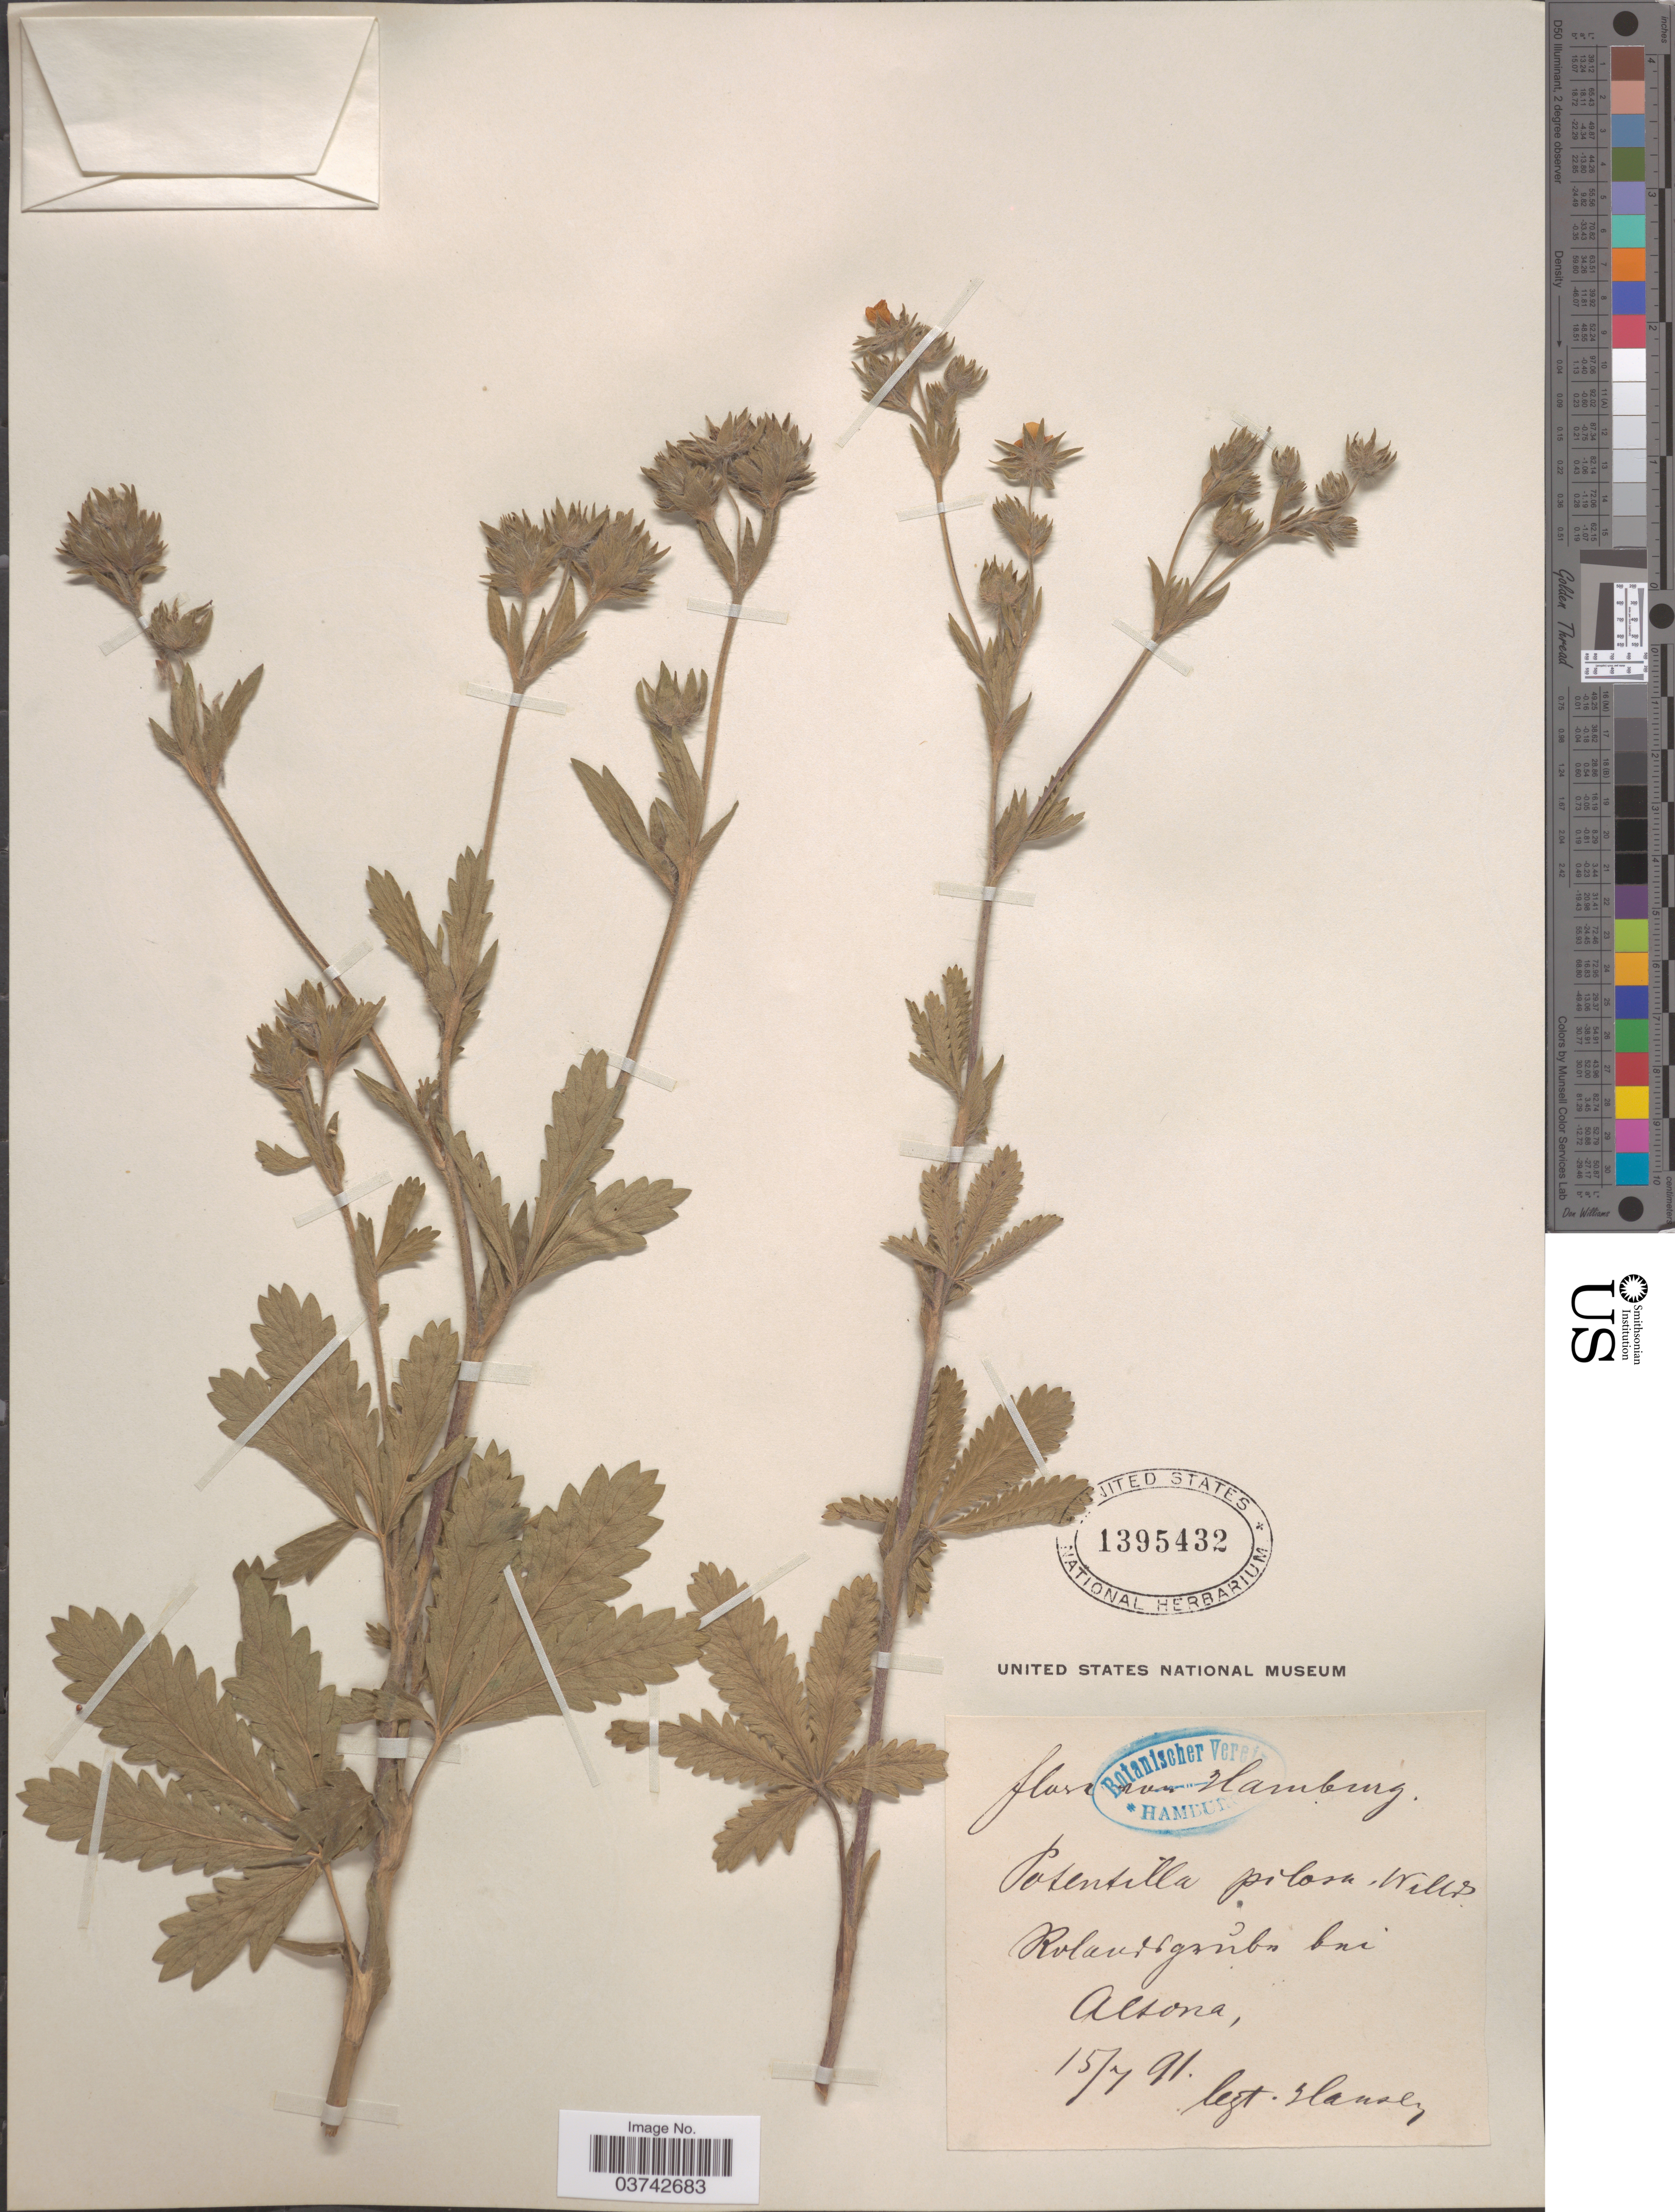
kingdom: Plantae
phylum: Tracheophyta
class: Magnoliopsida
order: Rosales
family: Rosaceae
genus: Potentilla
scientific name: Potentilla pilosa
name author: Willd.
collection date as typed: Transcribed d/m/y: 15/7/91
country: Germany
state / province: Hamburg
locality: Roland grubu [interpreted] bei Alsona.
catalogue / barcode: US 1395432